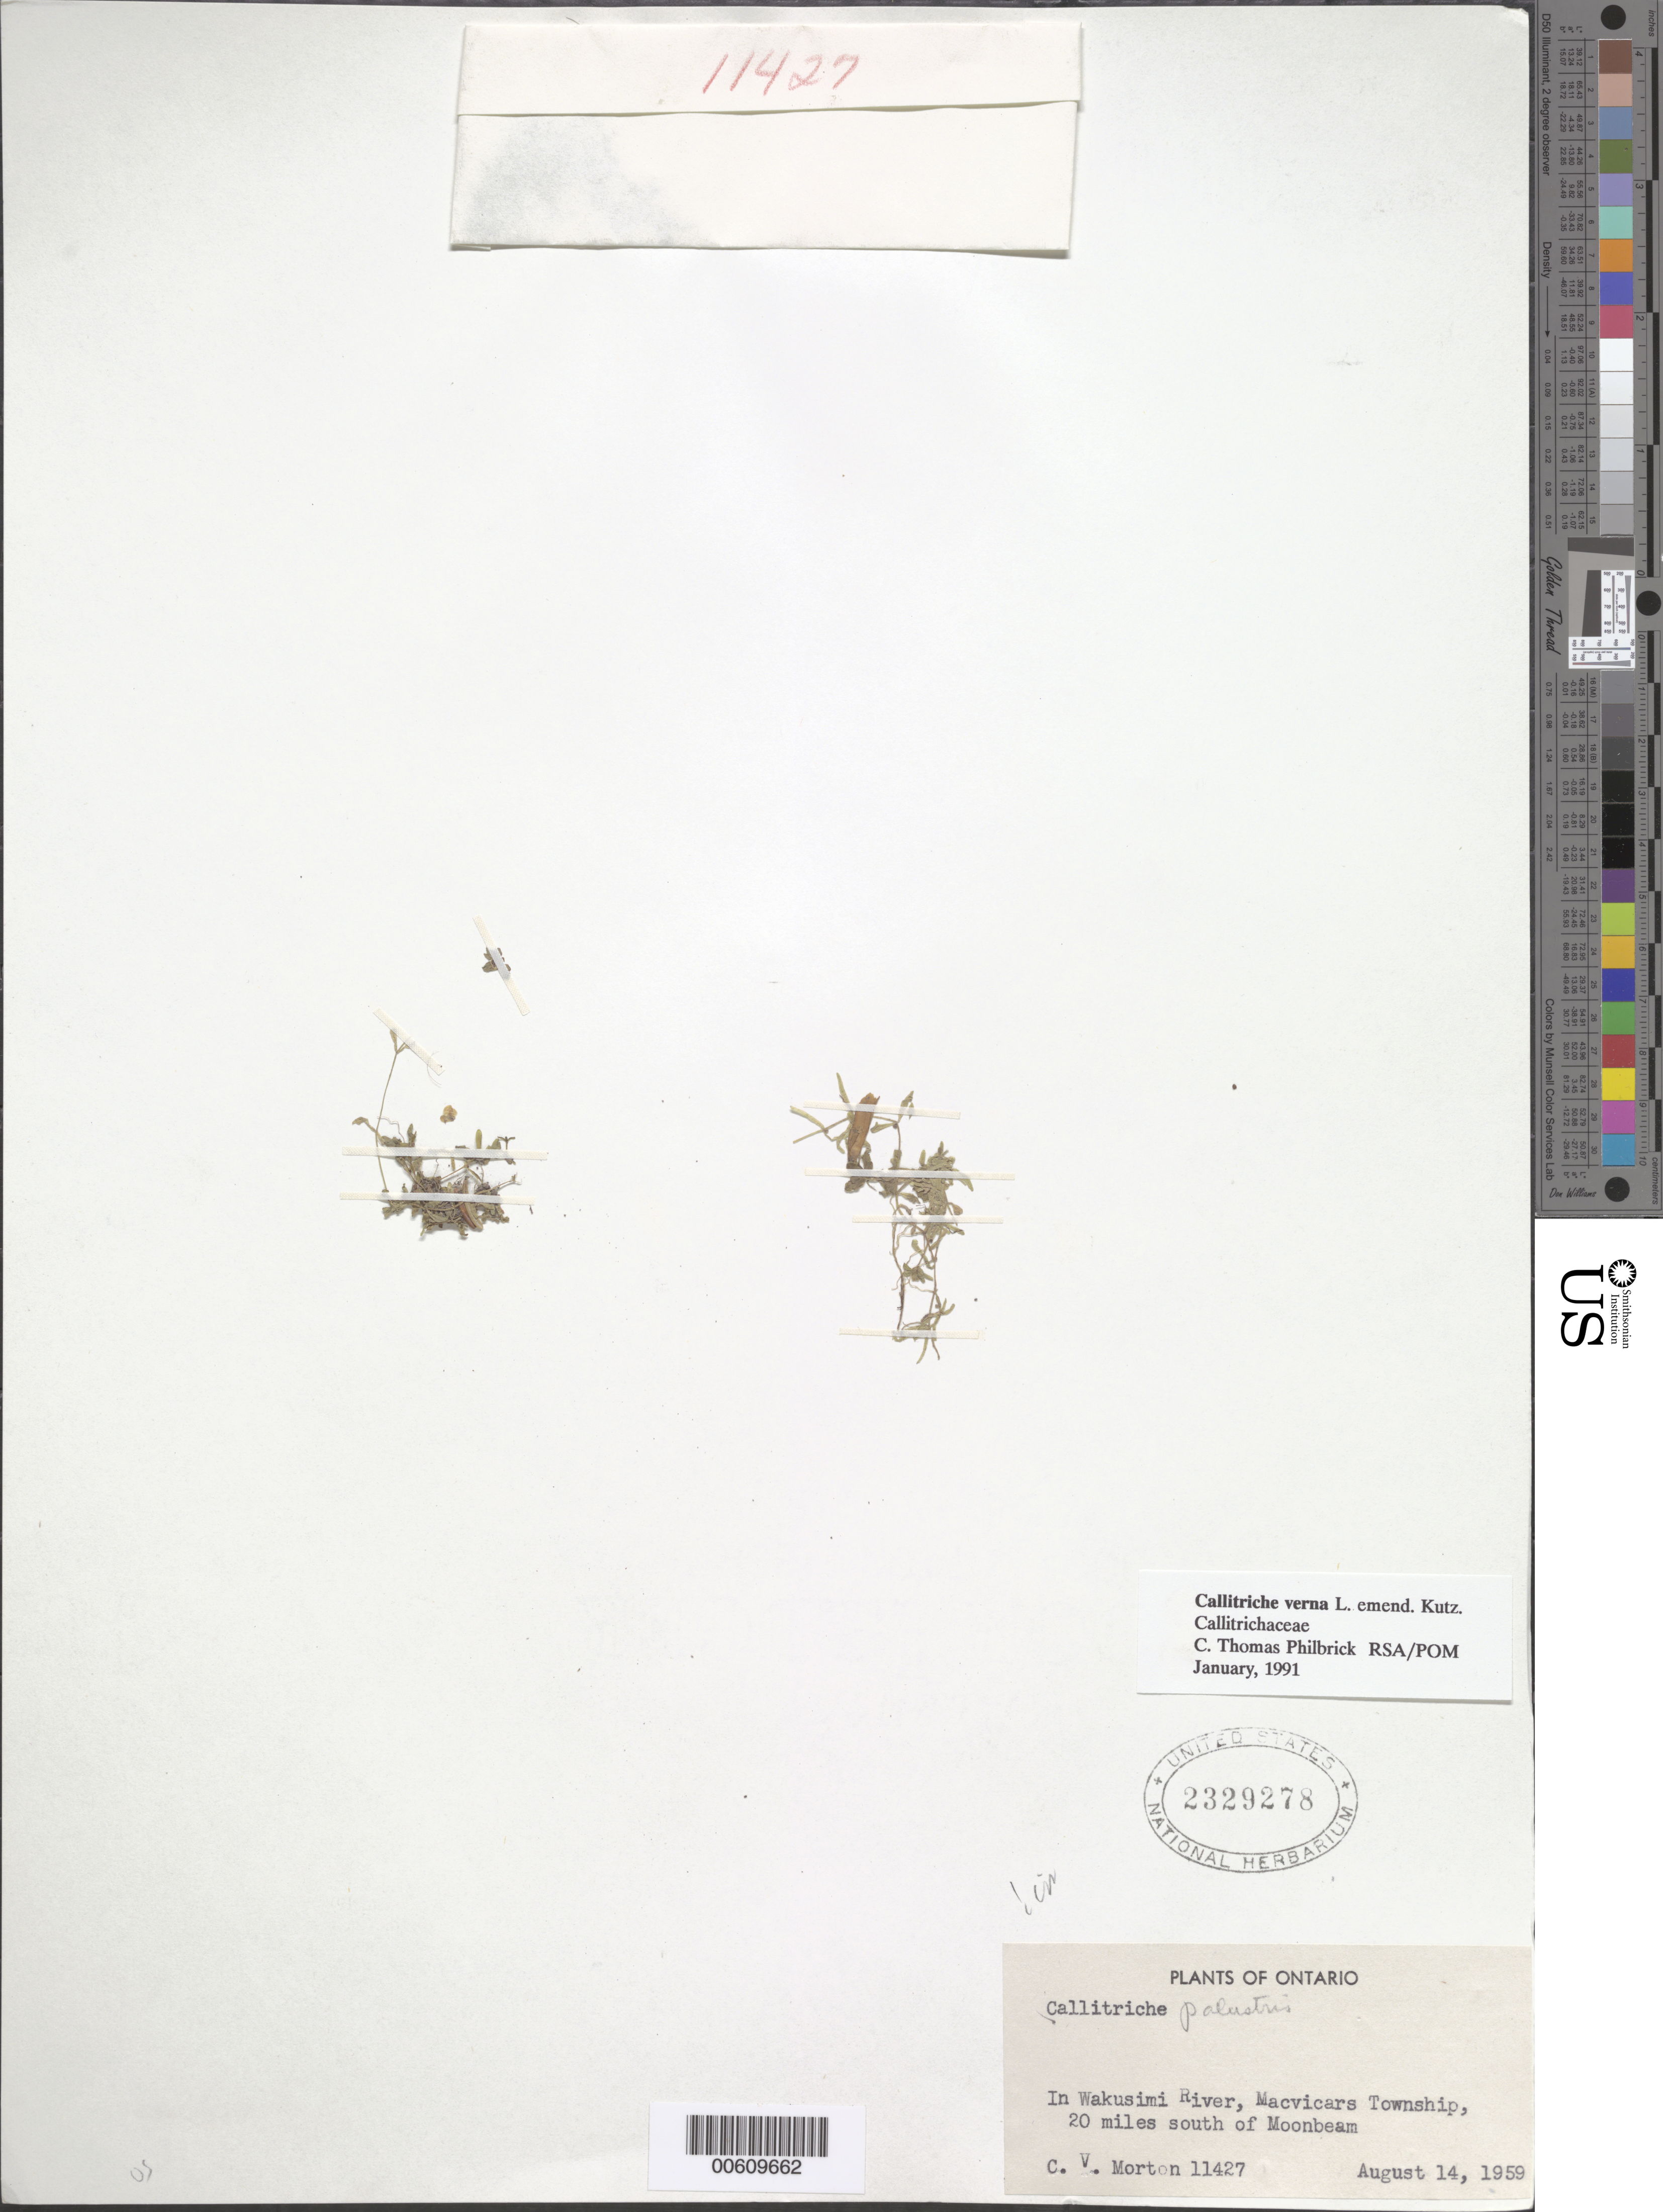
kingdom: Plantae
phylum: Tracheophyta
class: Magnoliopsida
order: Lamiales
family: Plantaginaceae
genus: Callitriche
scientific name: Callitriche verna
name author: L.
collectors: C. V. Morton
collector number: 11427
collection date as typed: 14 Aug 1959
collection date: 1959-08-14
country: Canada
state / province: Ontario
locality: Wakusimi River, Macvicars Township, S of Moonbeam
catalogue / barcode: US 2329278